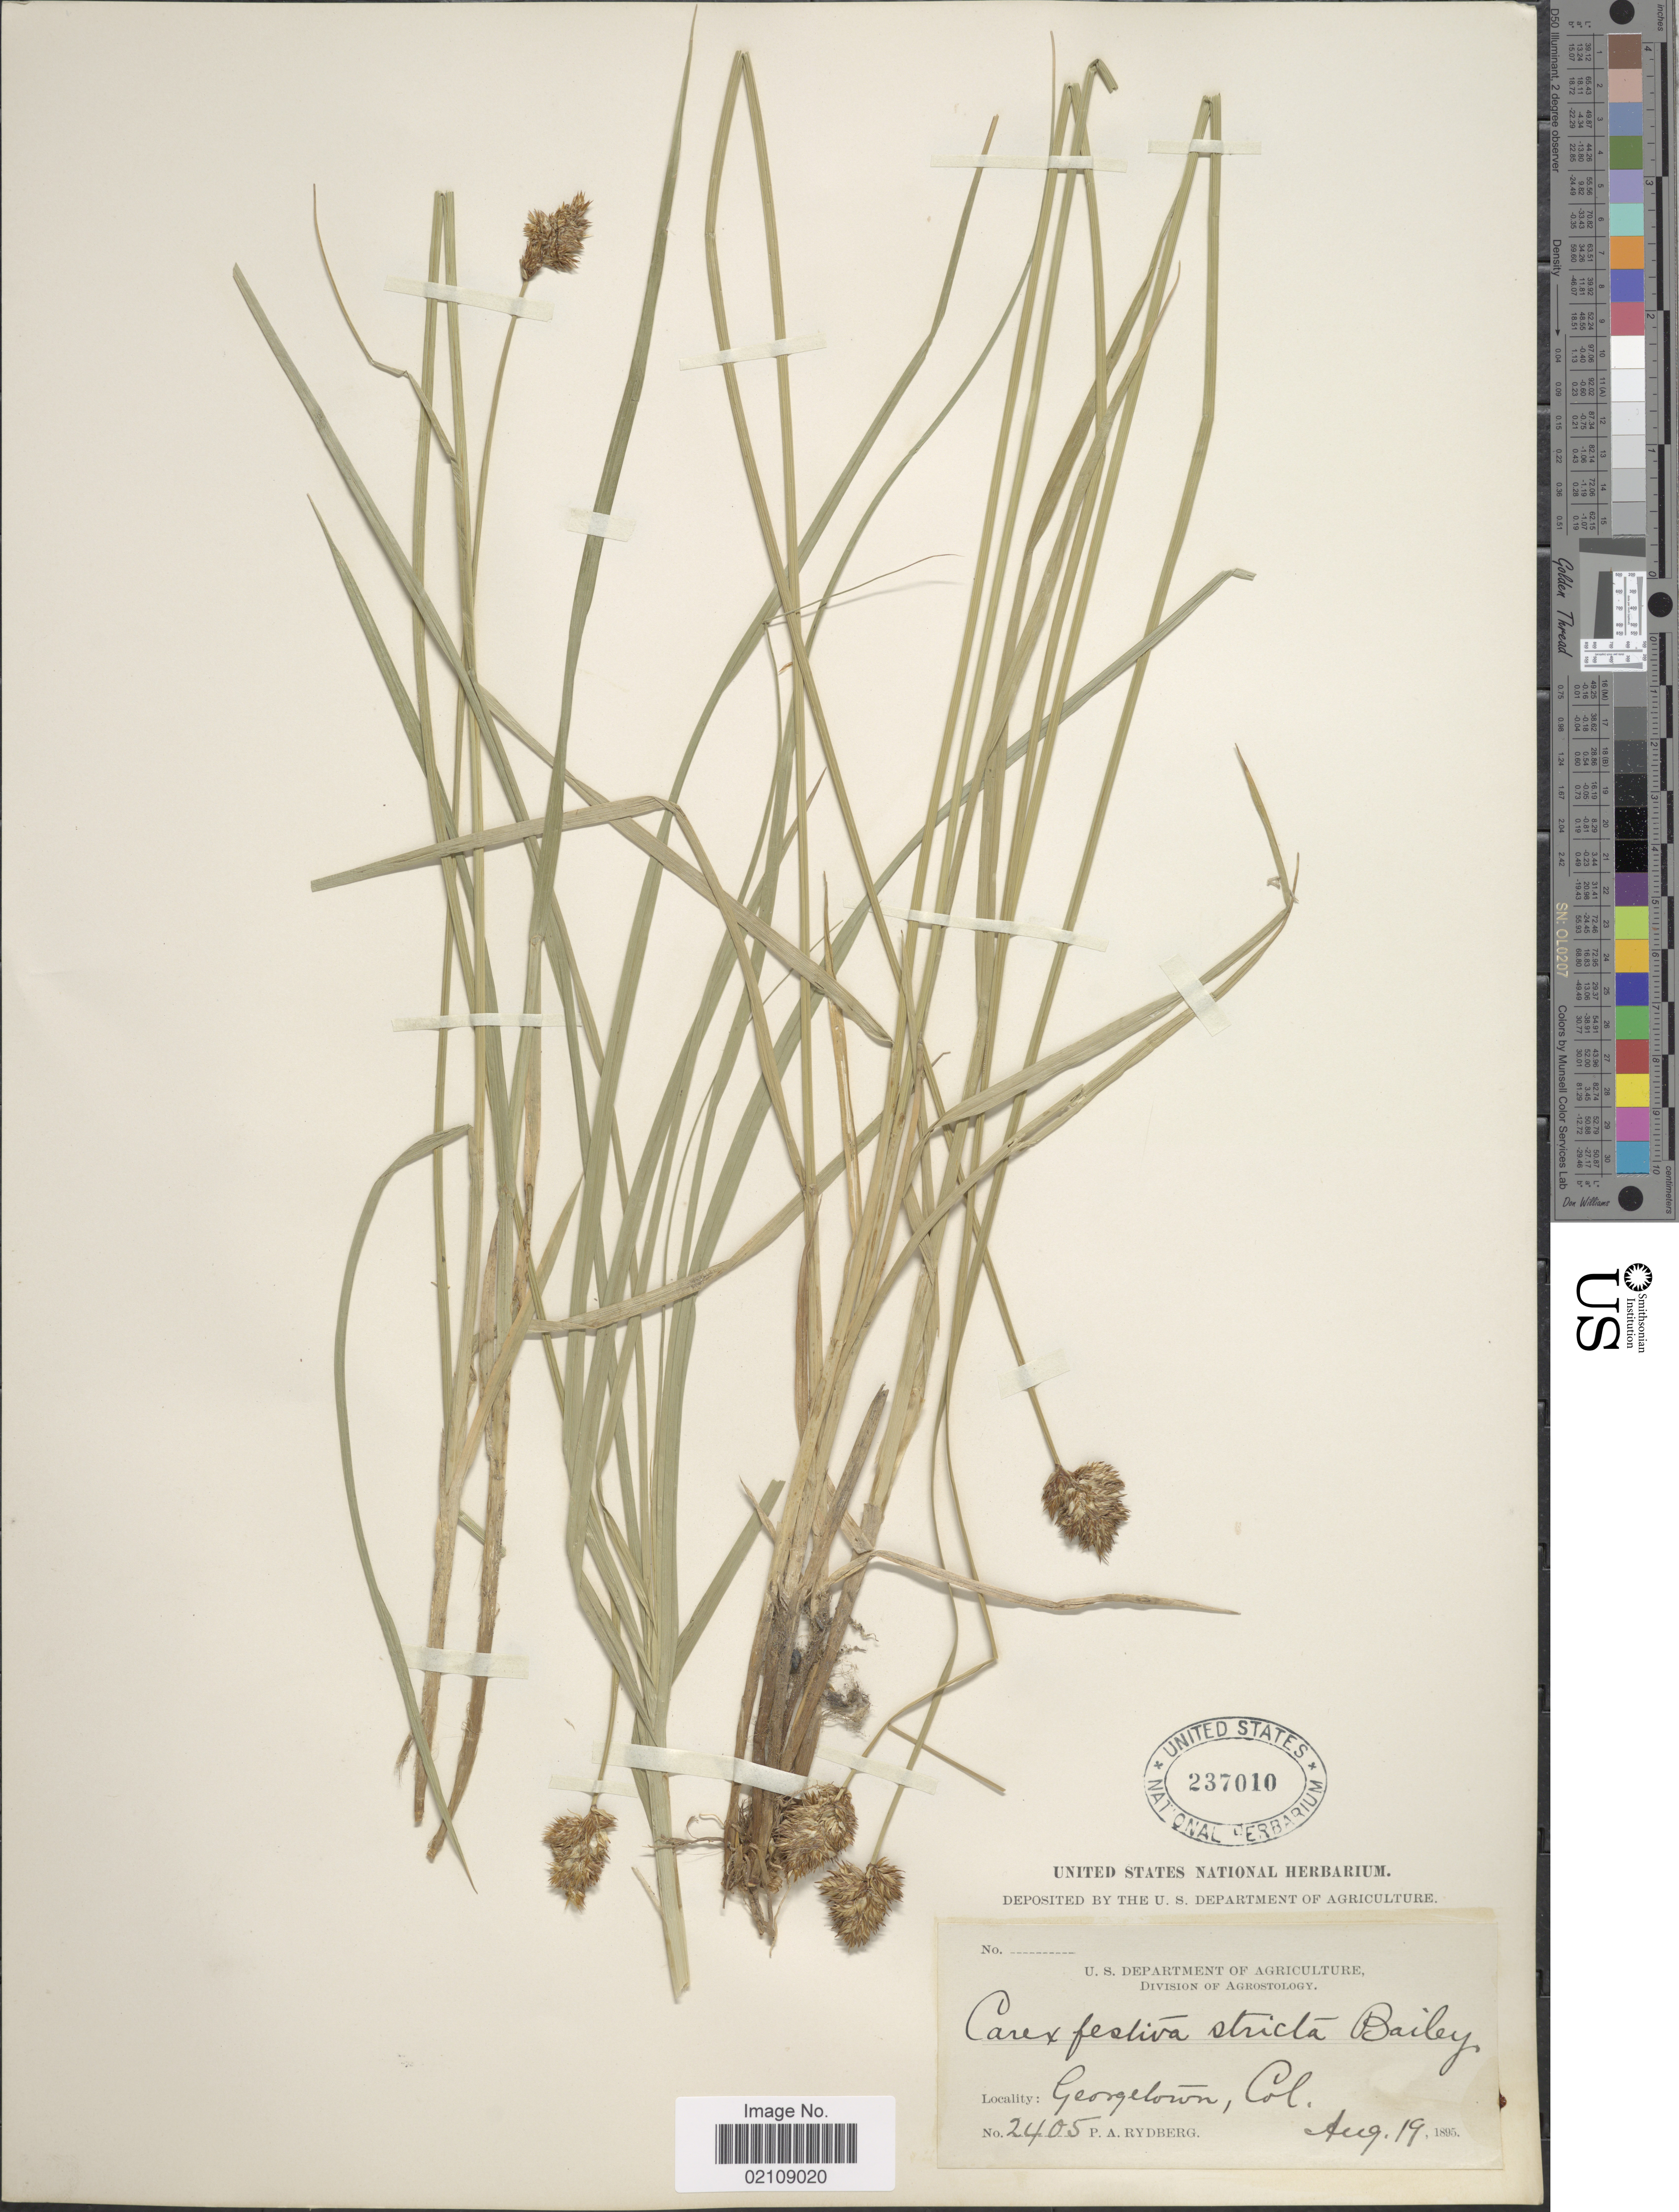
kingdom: Plantae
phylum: Tracheophyta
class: Liliopsida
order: Poales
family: Cyperaceae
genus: Carex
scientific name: Carex festiva var. stricta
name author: L.H. Bailey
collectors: P. A. Rydberg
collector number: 2405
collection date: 1895-08-19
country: United States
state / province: Colorado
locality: Georgetown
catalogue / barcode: US 237010